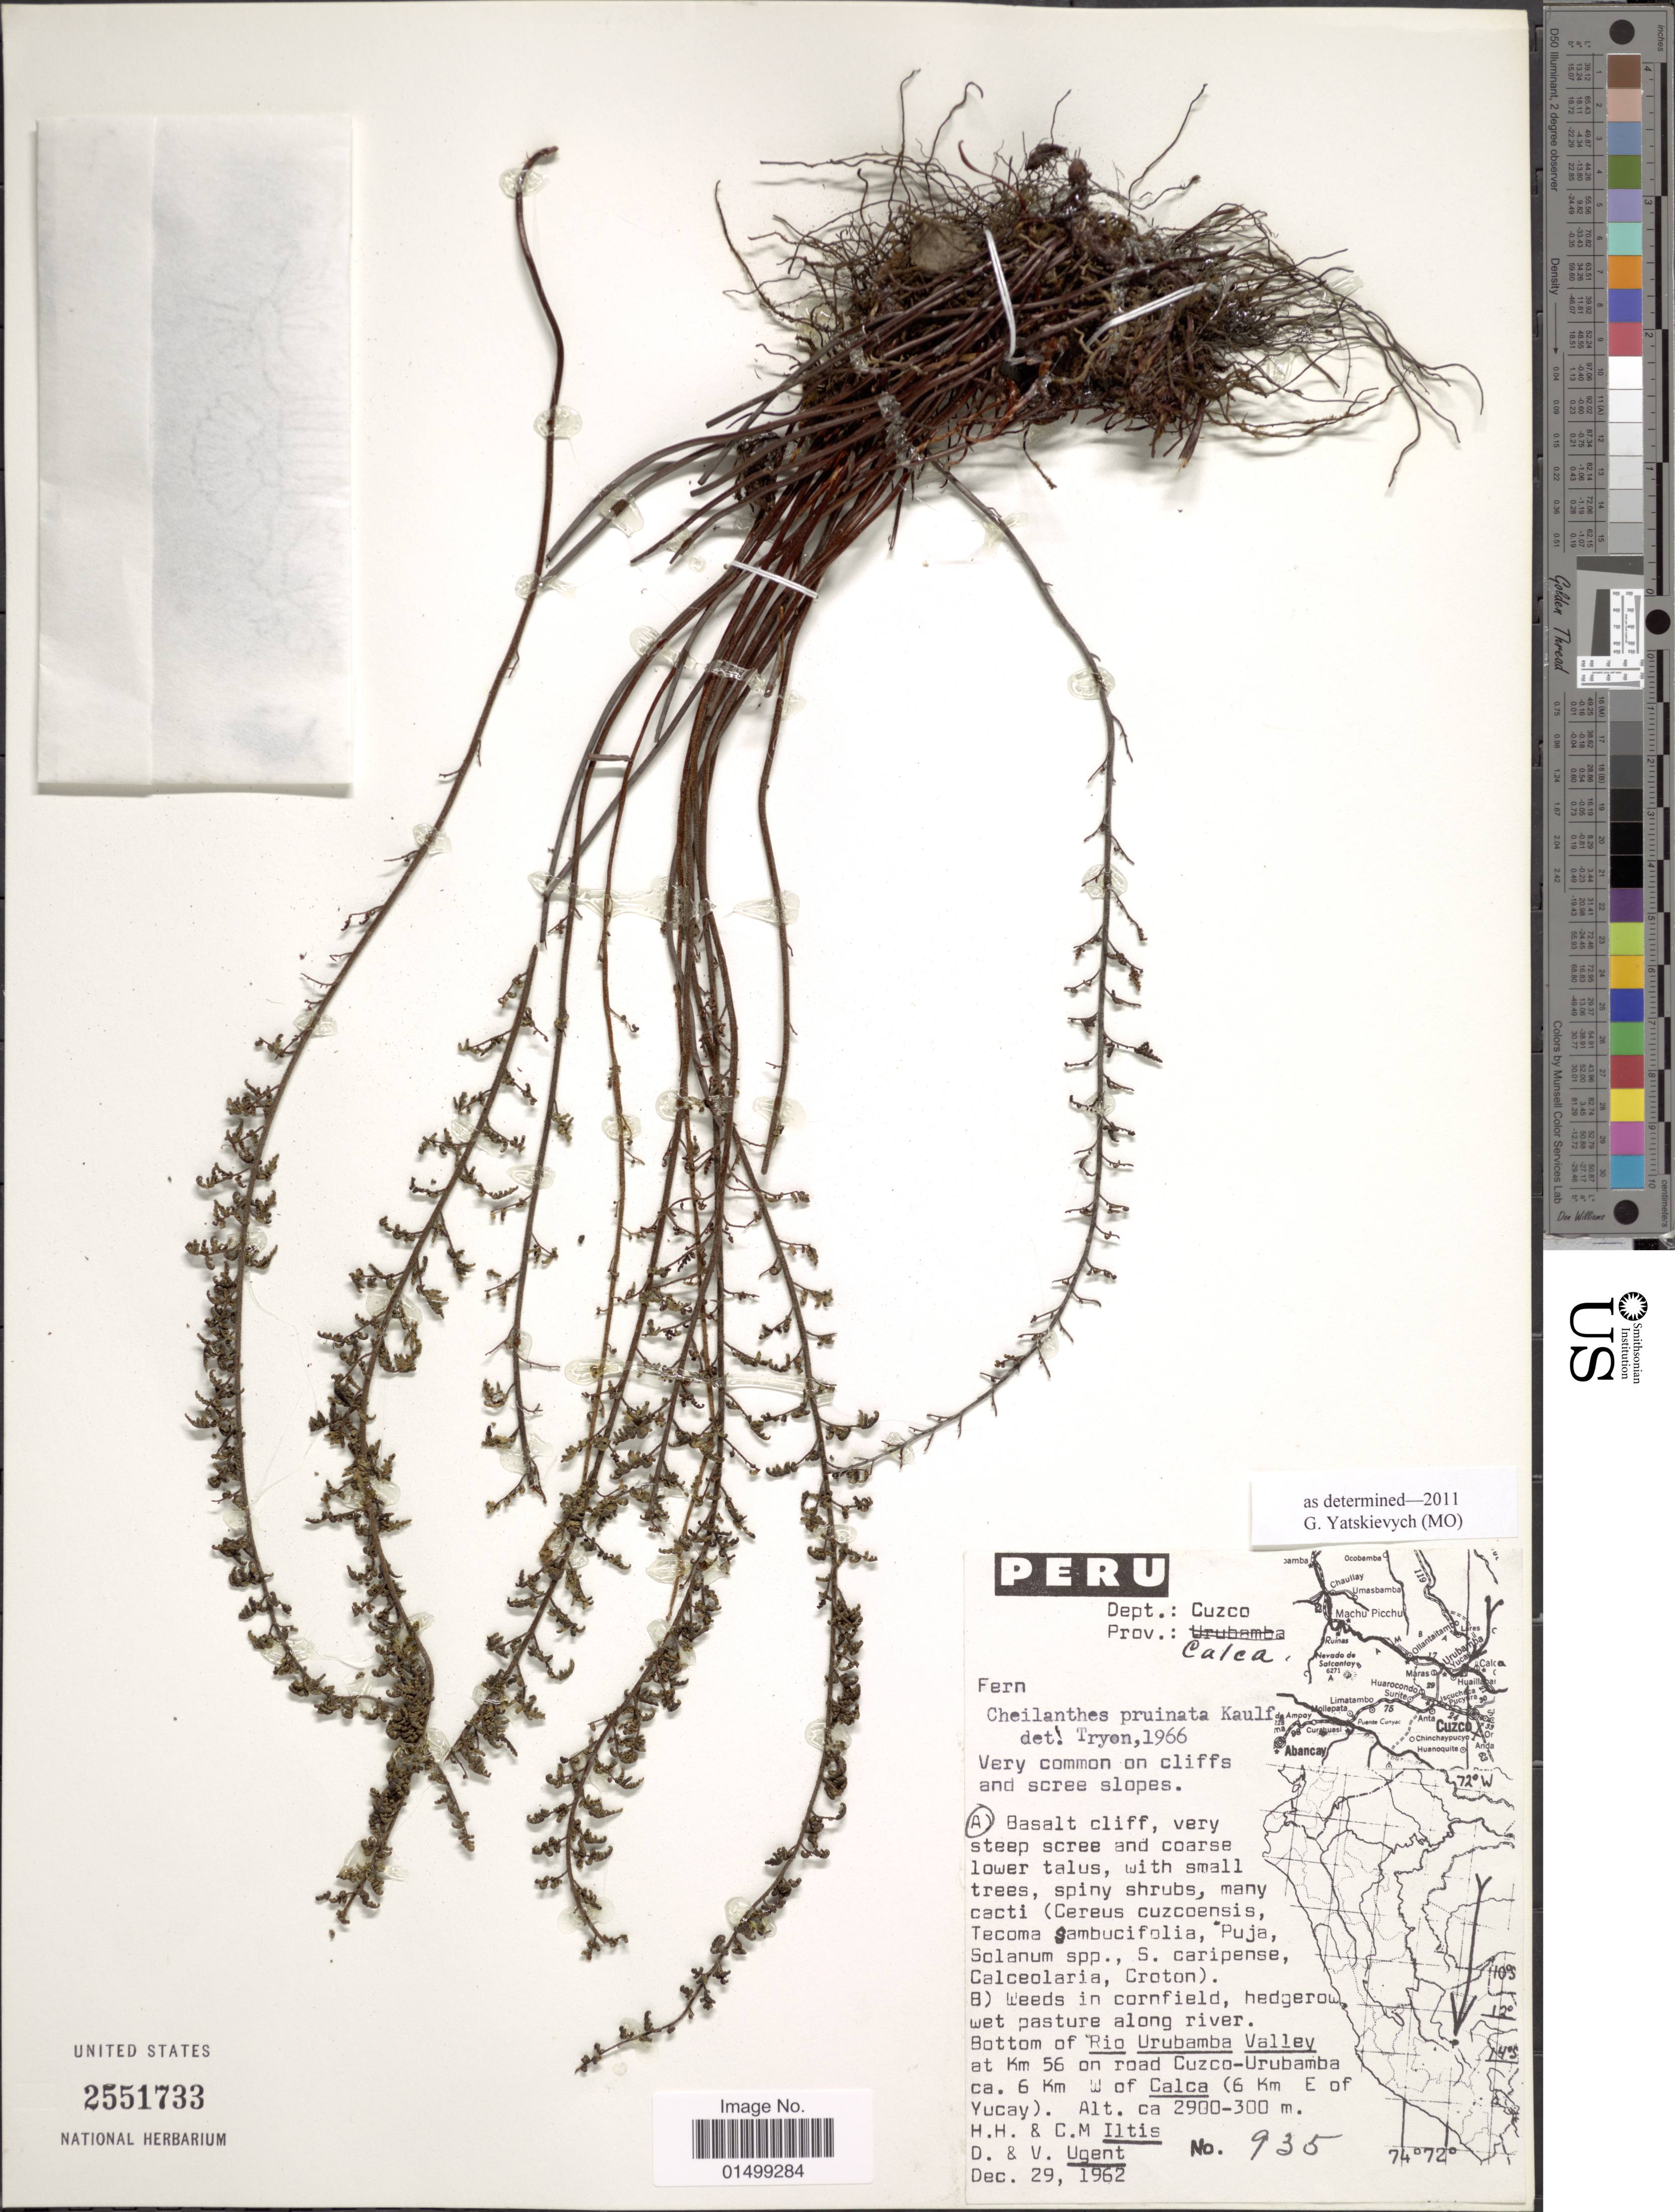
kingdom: Plantae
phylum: Tracheophyta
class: Polypodiopsida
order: Polypodiales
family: Pteridaceae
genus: Cheilanthes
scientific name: Cheilanthes pruinata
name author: Kaulf.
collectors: H. H. Iltis, C. M Iltis, D. Ugent & V. Ugent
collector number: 935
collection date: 1962-12-29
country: Peru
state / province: Cusco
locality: Prov. Calca, bottom of Rio Urubamba Valley at Km 56 on road Cuzco-Urubamba ca. 6 Km W of Calca (6 Km E of Yucay).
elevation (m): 2900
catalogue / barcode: US 2551733